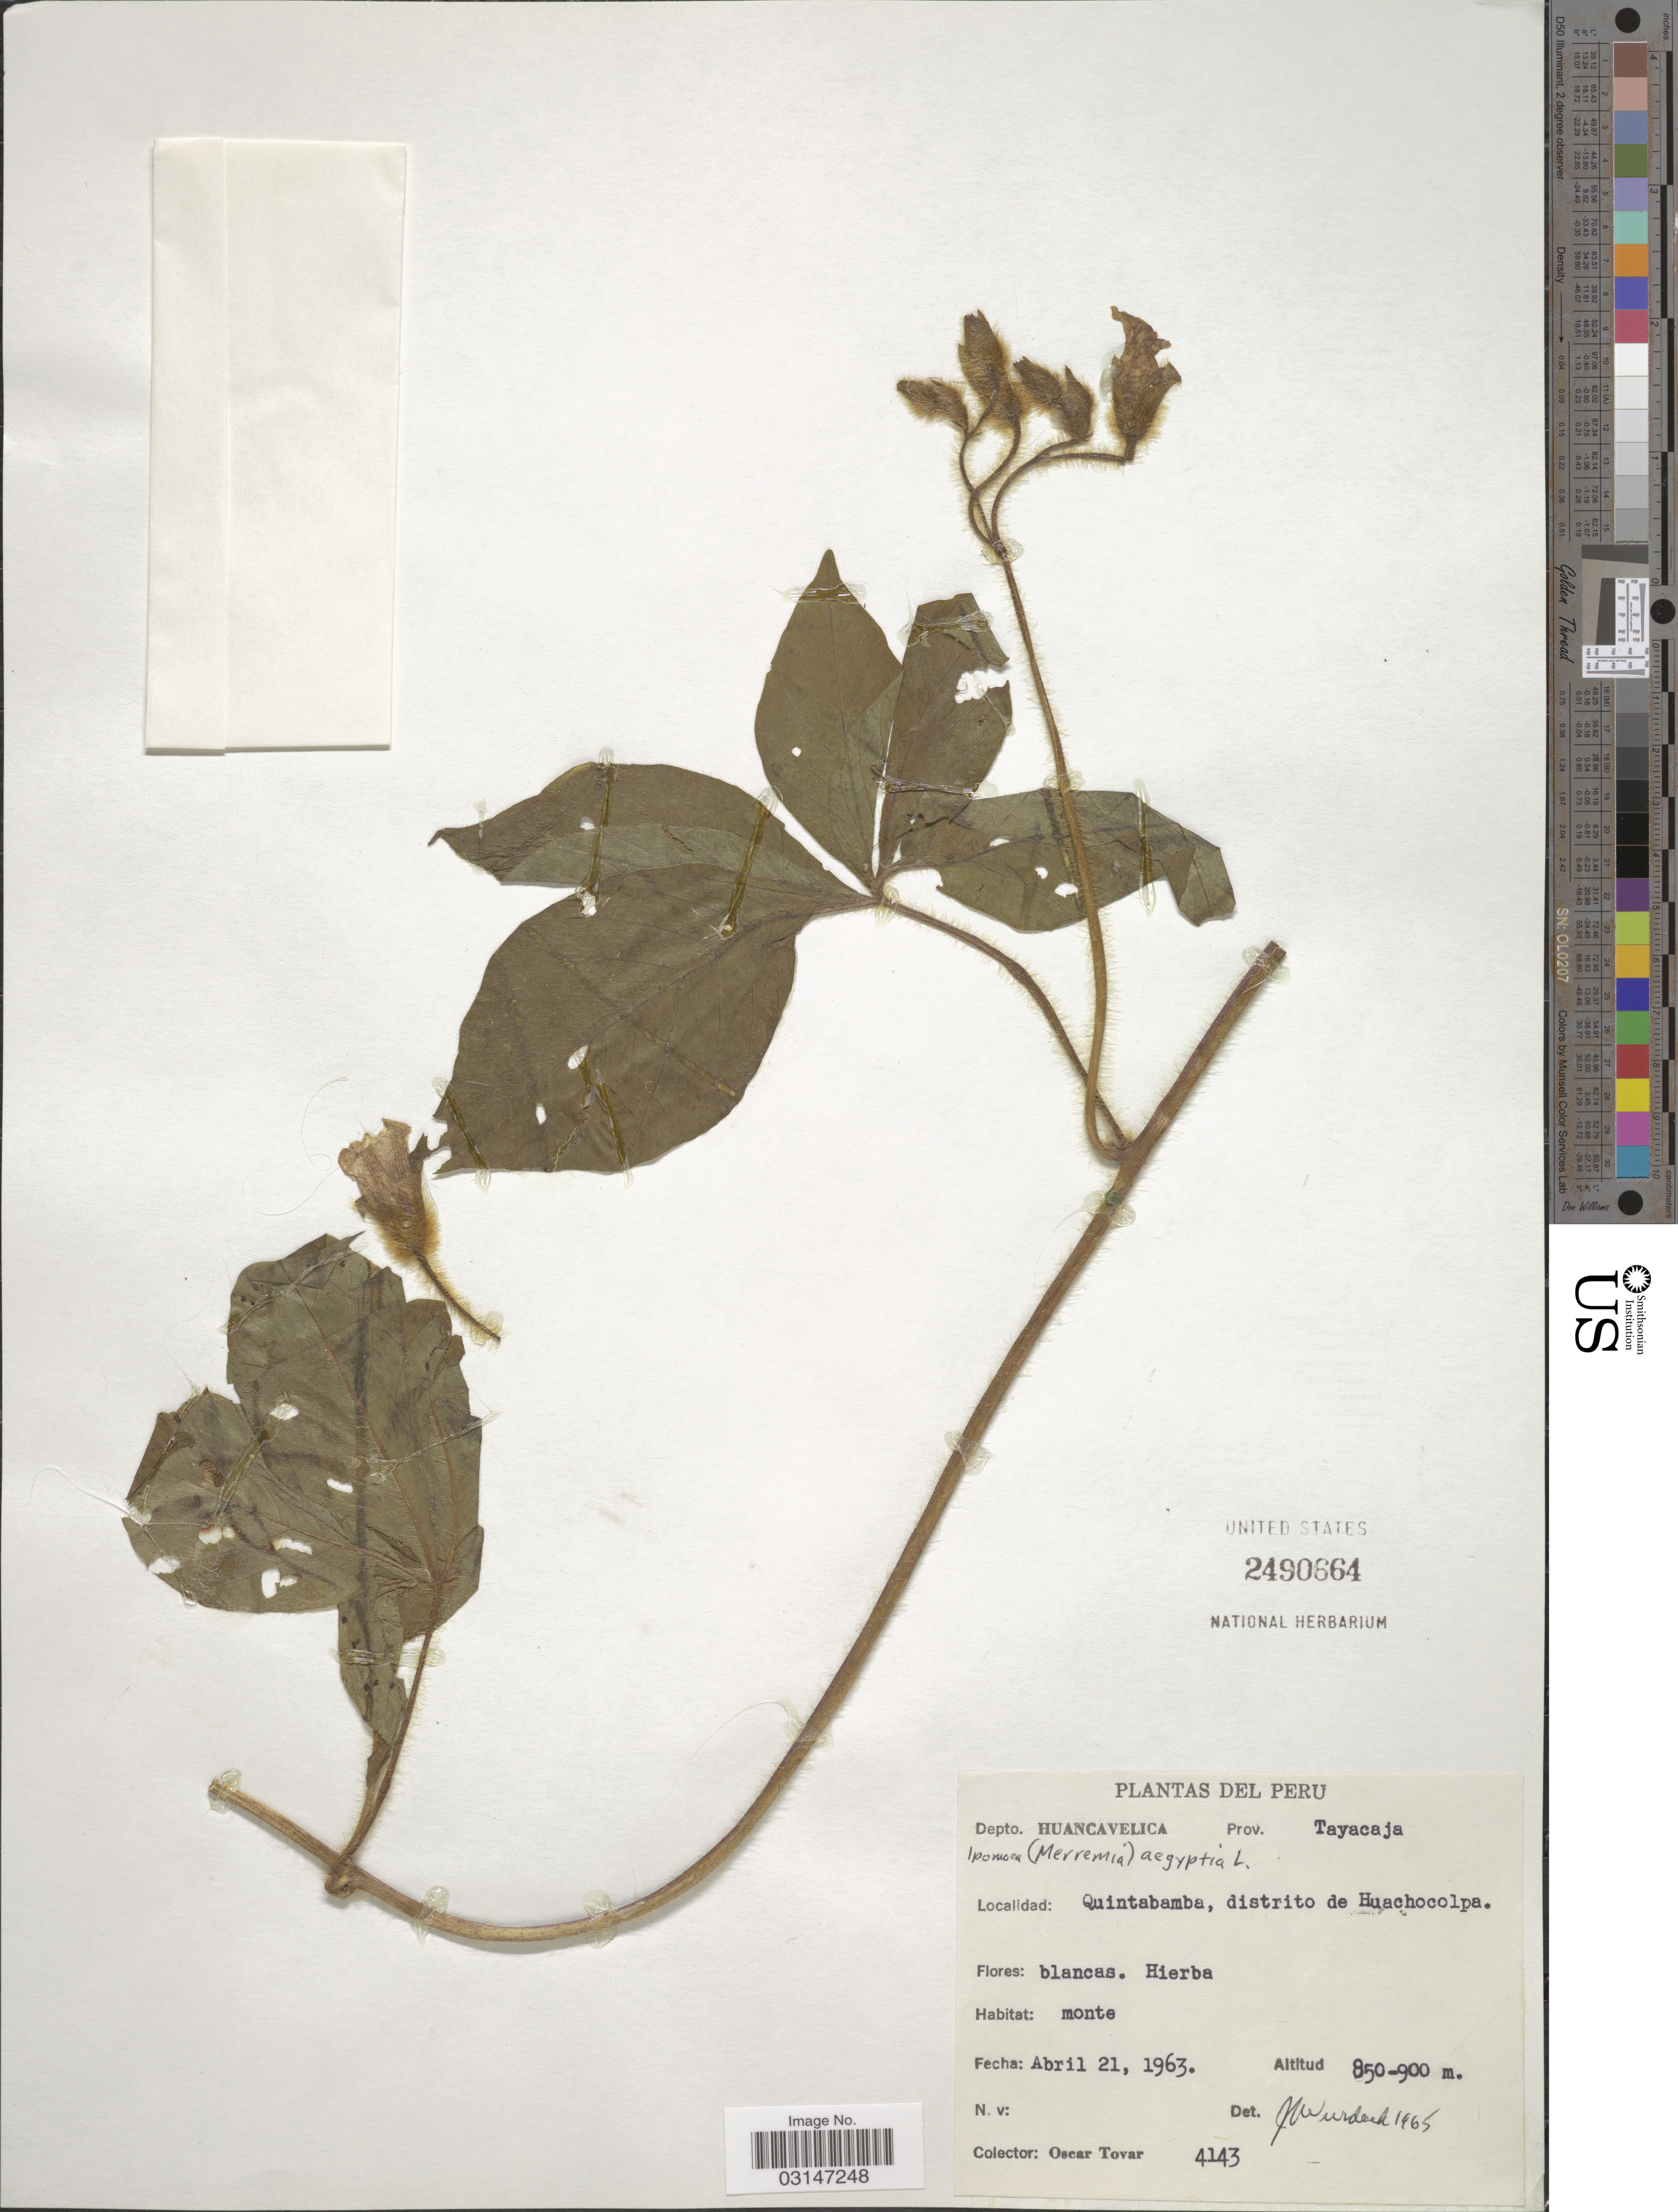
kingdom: Plantae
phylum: Tracheophyta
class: Magnoliopsida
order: Solanales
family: Convolvulaceae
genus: Merremia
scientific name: Merremia aegyptia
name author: (L.) Urb.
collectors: Ó. Tovar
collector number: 4143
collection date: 1963-04-21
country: Peru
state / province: Huancavelica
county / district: Tayacaja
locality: Depto. Huancavelica, Prov. Tayacaja, Quintabamba, distrito de Huachocolpa.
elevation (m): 850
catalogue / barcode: US 2490664